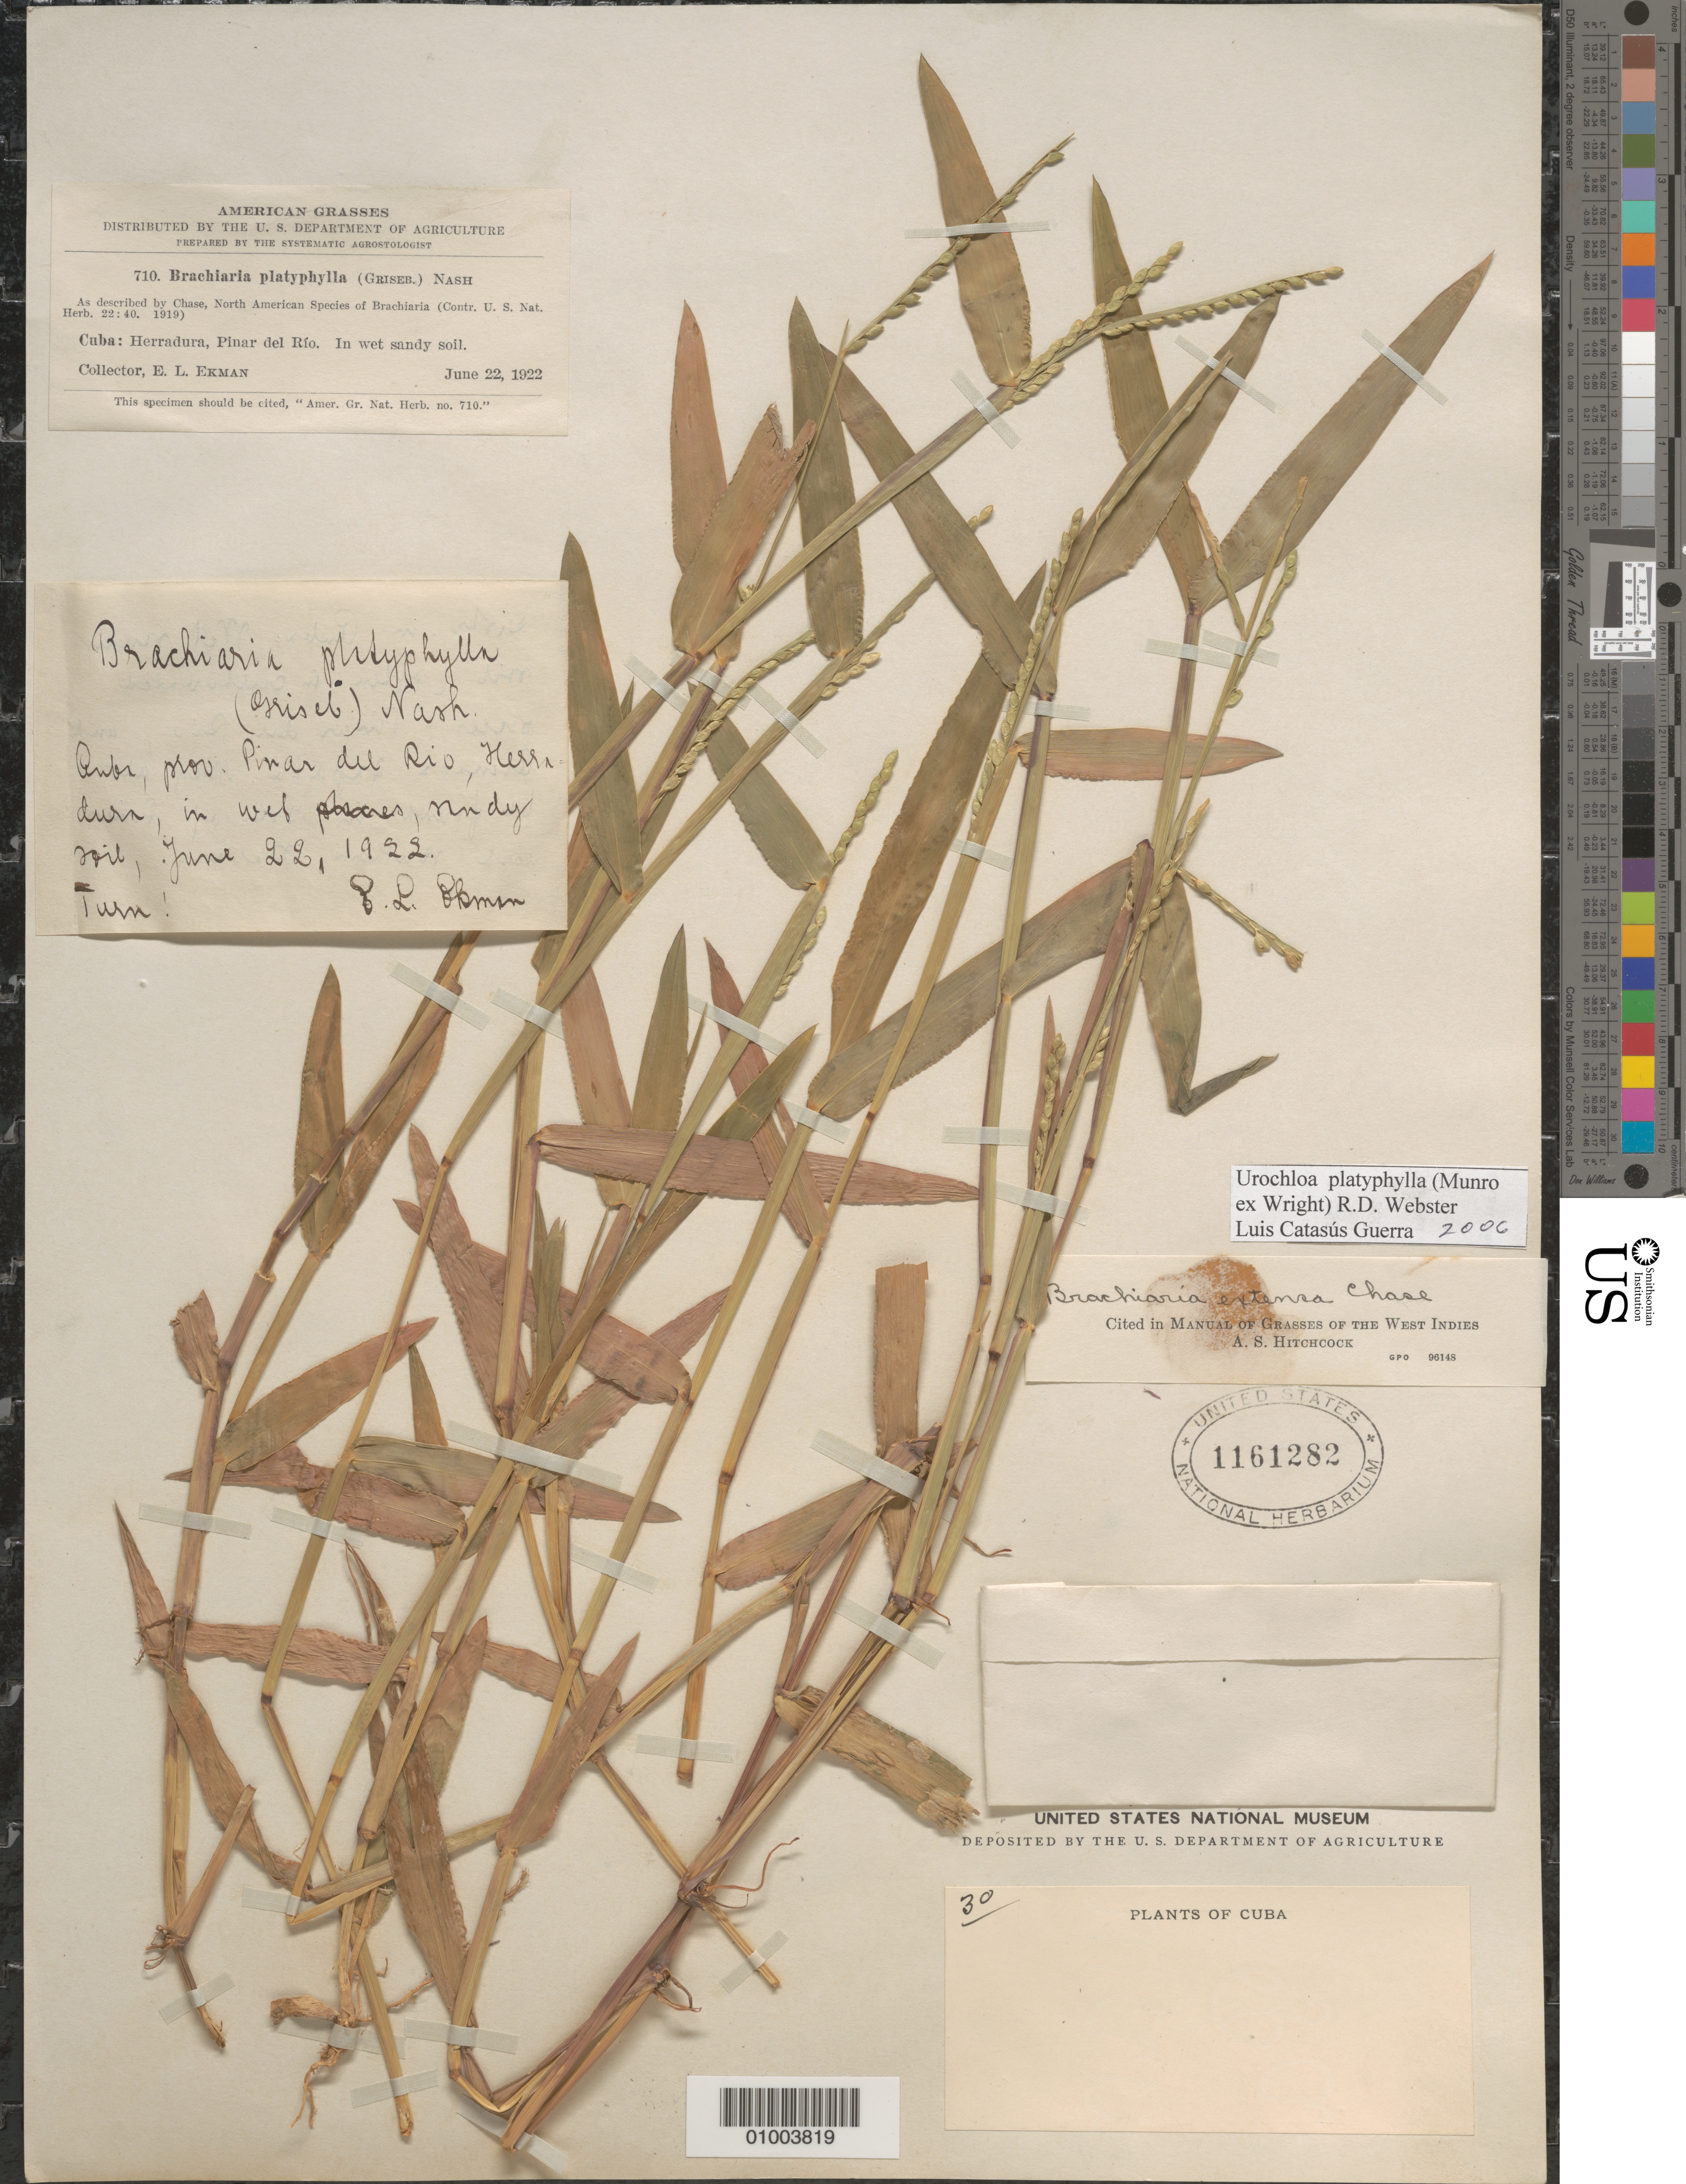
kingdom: Plantae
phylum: Tracheophyta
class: Liliopsida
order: Poales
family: Poaceae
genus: Urochloa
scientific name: Urochloa platyphylla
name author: (Munro ex C. Wright) R.D. Webster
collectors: E. L. Ekman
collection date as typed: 22 Jun 1922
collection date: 1922-06-22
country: Cuba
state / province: Pinar del Rio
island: Cuba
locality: in wet places, sandy soil Also found in Isle of Pines and Northern habana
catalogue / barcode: US 1161282